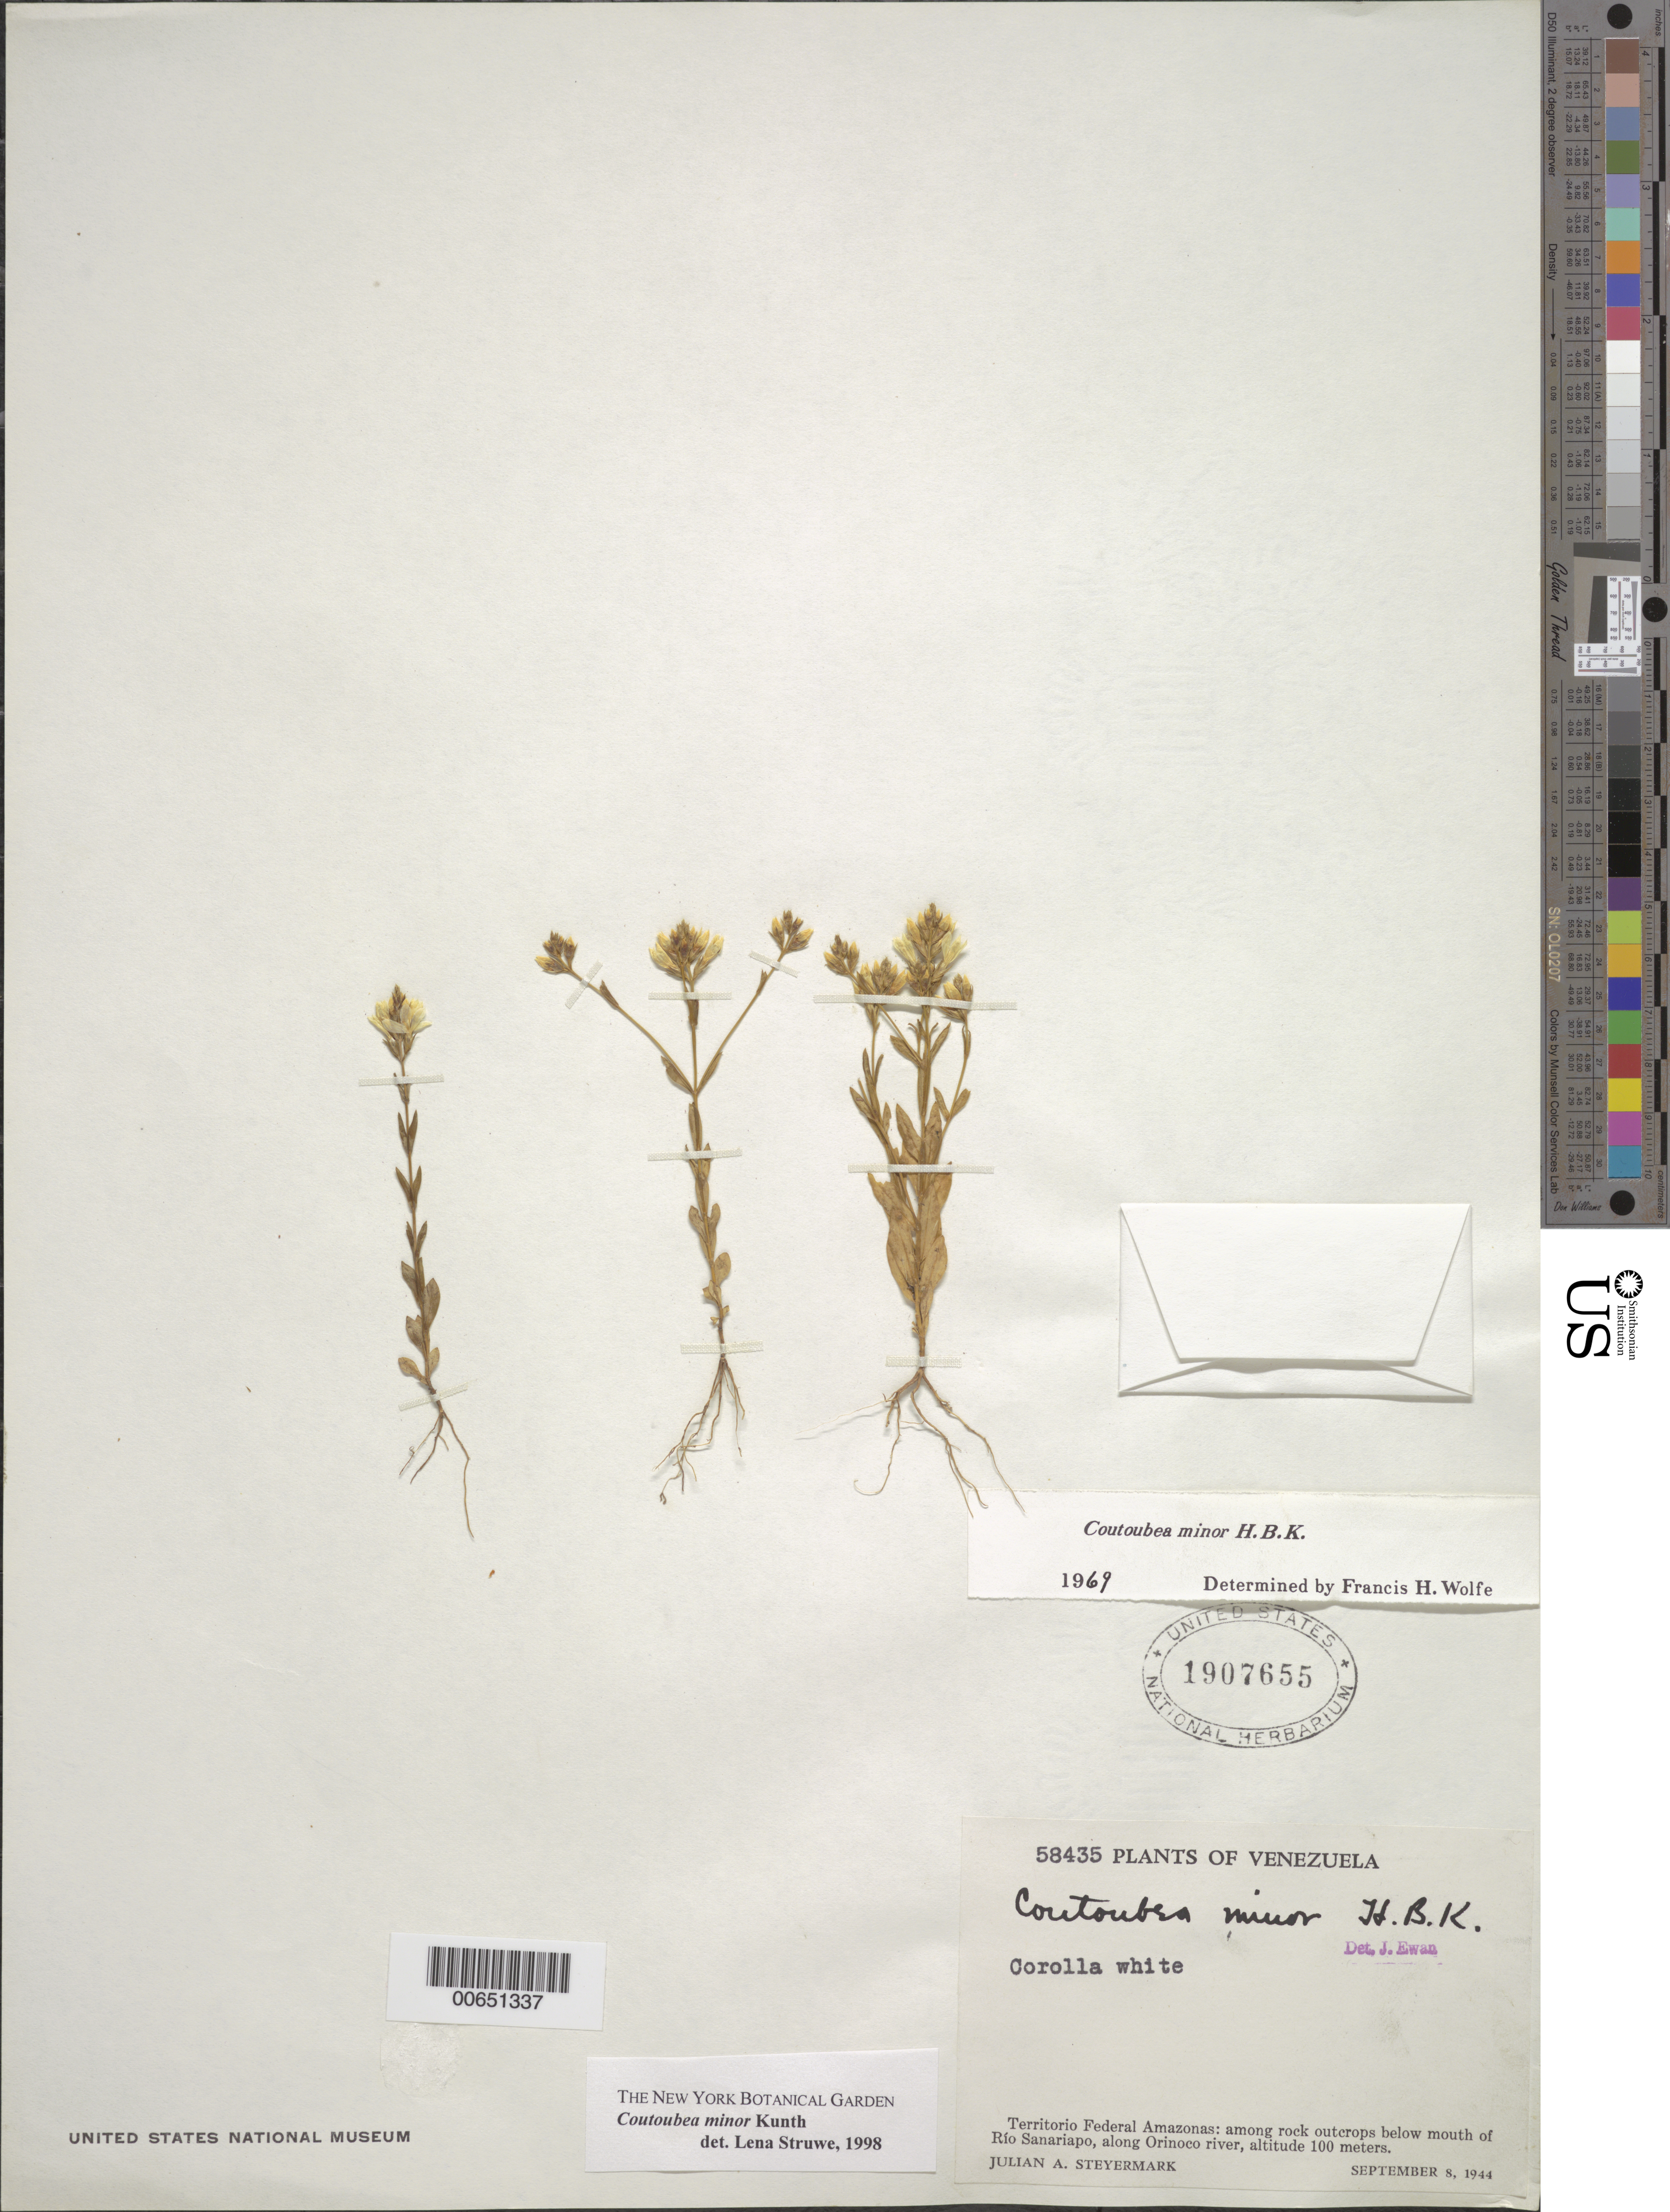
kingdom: Plantae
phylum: Tracheophyta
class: Magnoliopsida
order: Gentianales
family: Gentianaceae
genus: Coutoubea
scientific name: Coutoubea minor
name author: Kunth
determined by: Wolfe, F. H.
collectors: J. Steyermark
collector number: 58435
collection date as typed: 8-Sep-44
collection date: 1944-09-08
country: Venezuela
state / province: Amazonas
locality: Río Sanariapo, below mouth, along Orinoco River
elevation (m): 100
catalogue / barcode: US 1907655